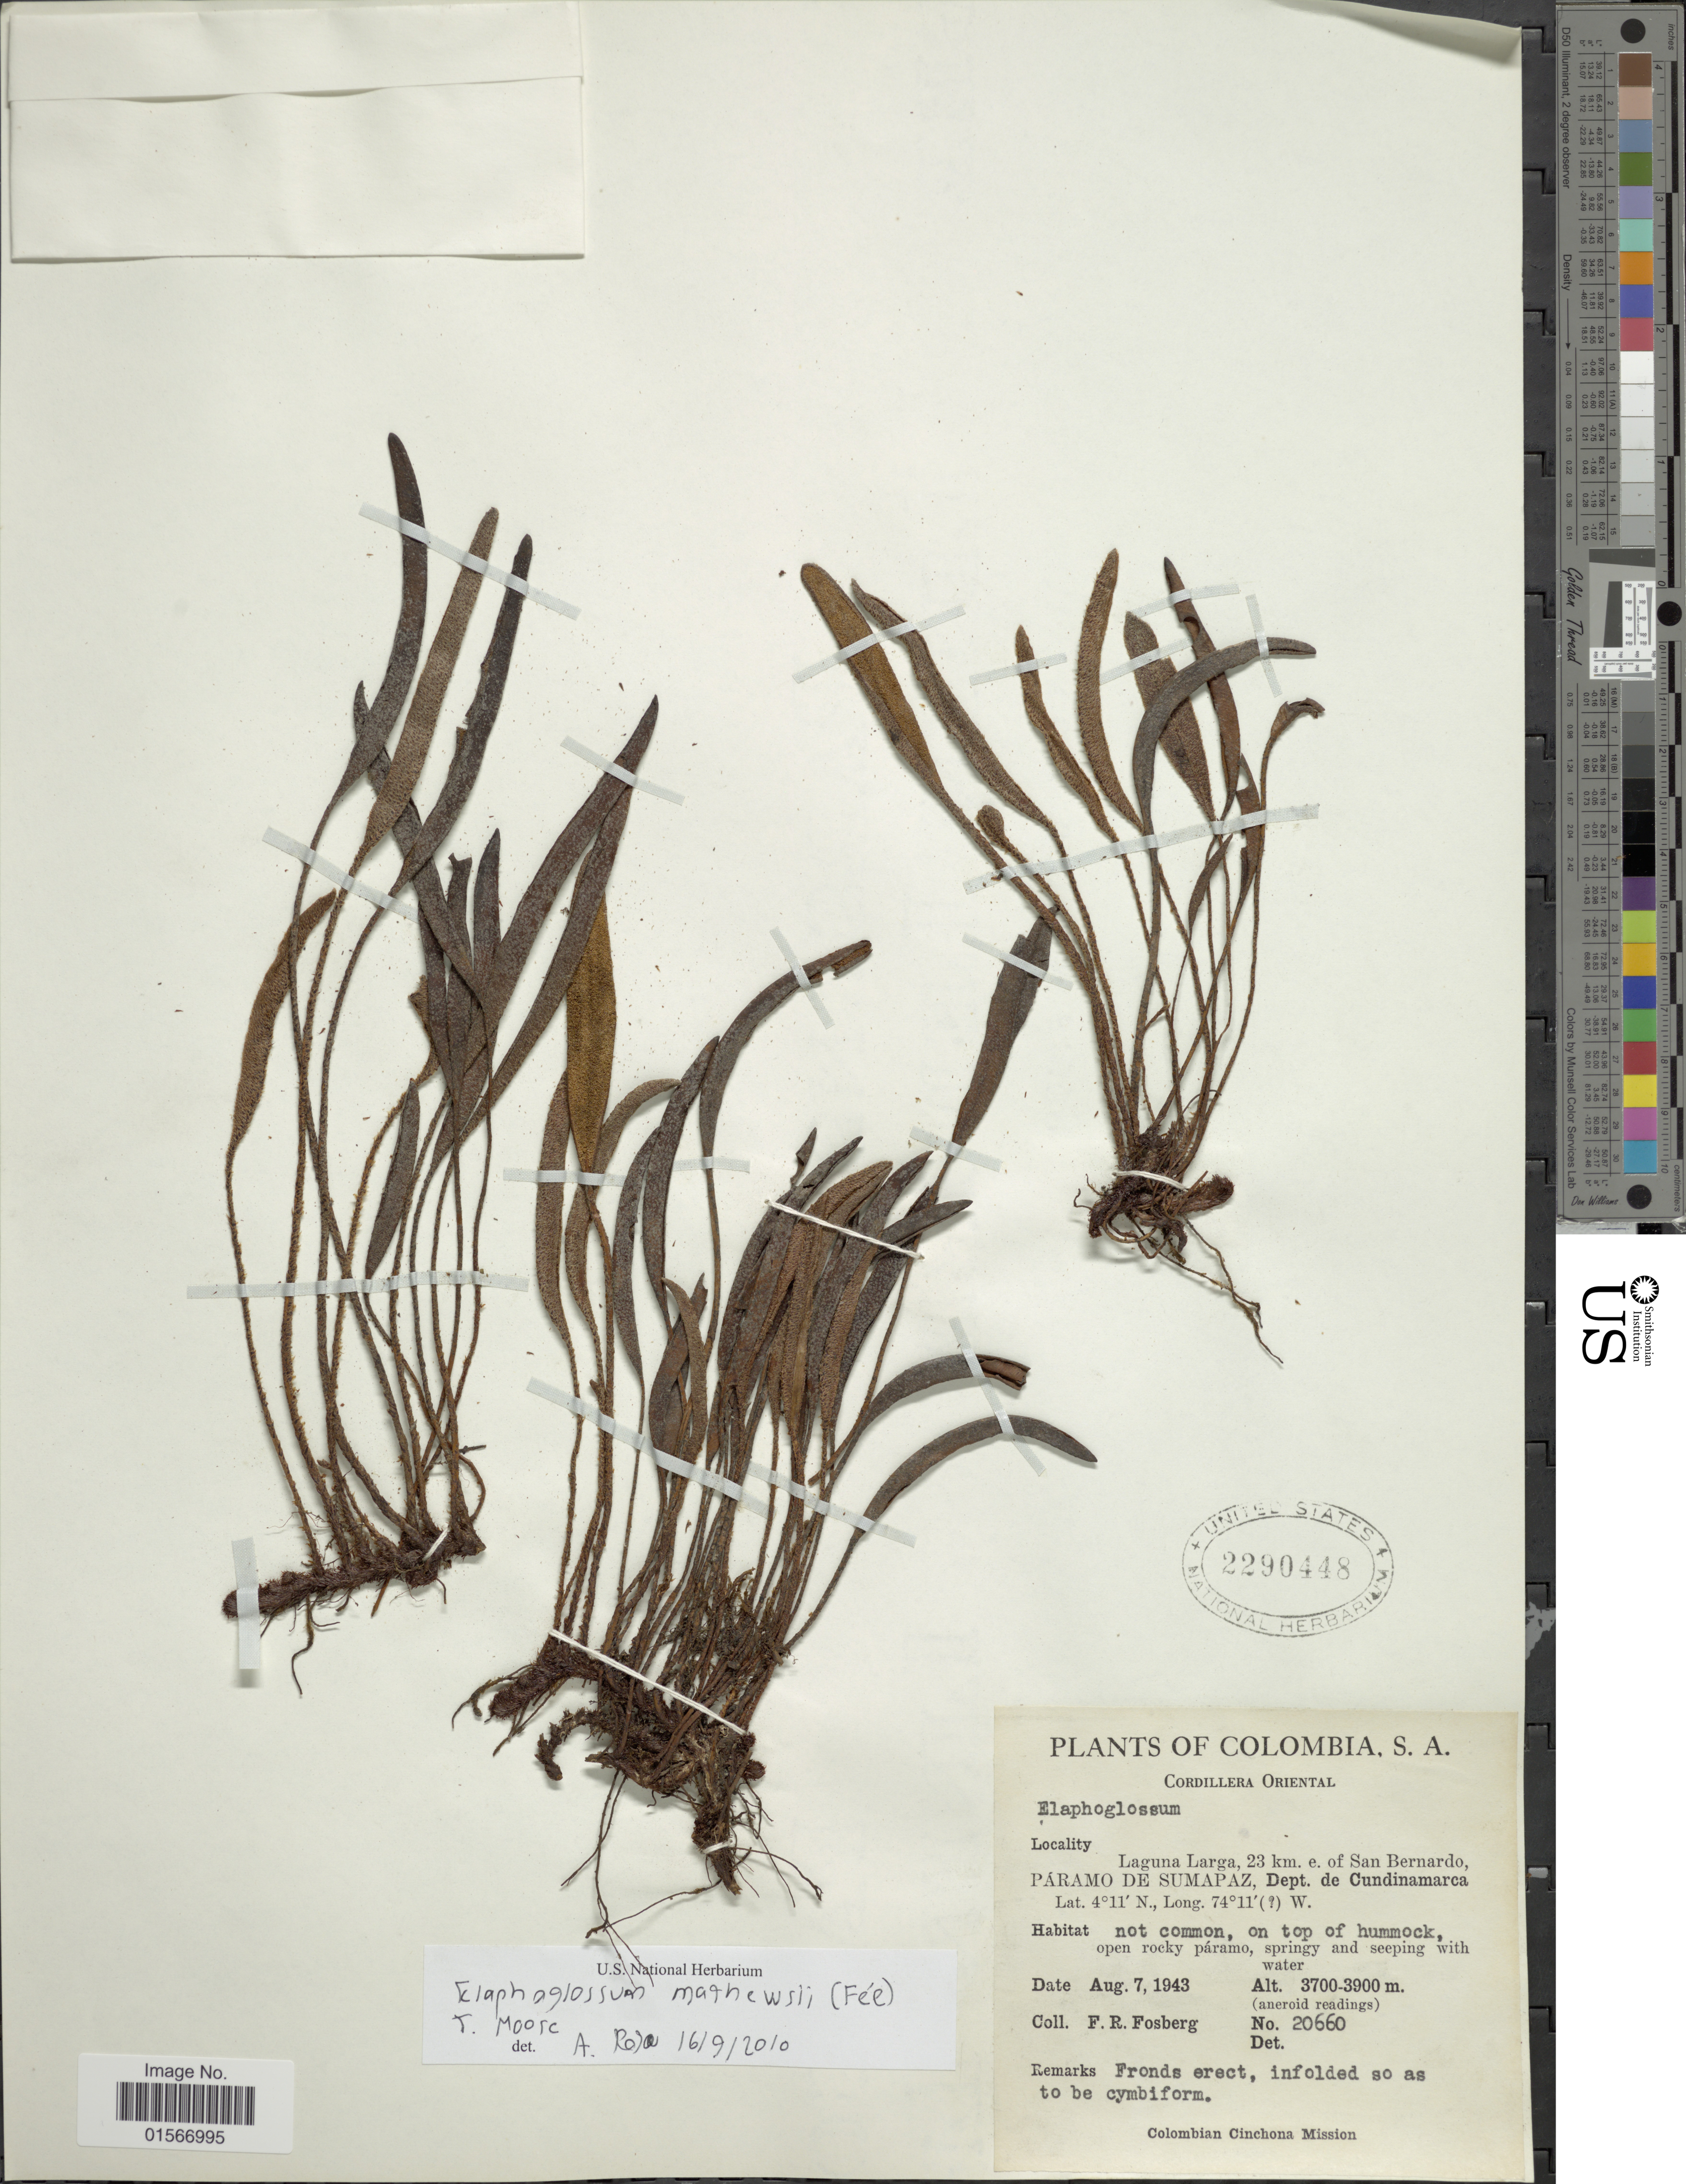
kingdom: Plantae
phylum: Tracheophyta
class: Polypodiopsida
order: Polypodiales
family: Dryopteridaceae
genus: Elaphoglossum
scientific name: Elaphoglossum mathewsii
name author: (Fée) T. Moore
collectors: F. R. Fosberg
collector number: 20660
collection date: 1943-08-07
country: Colombia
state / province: Cundinamarca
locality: Cordillera Oriental, Laguna Larga, 23 km. e. of San Bernardo, Páramo de Sumapaz, Dept. de Cundinamarca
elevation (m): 3700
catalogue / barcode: US 2290448